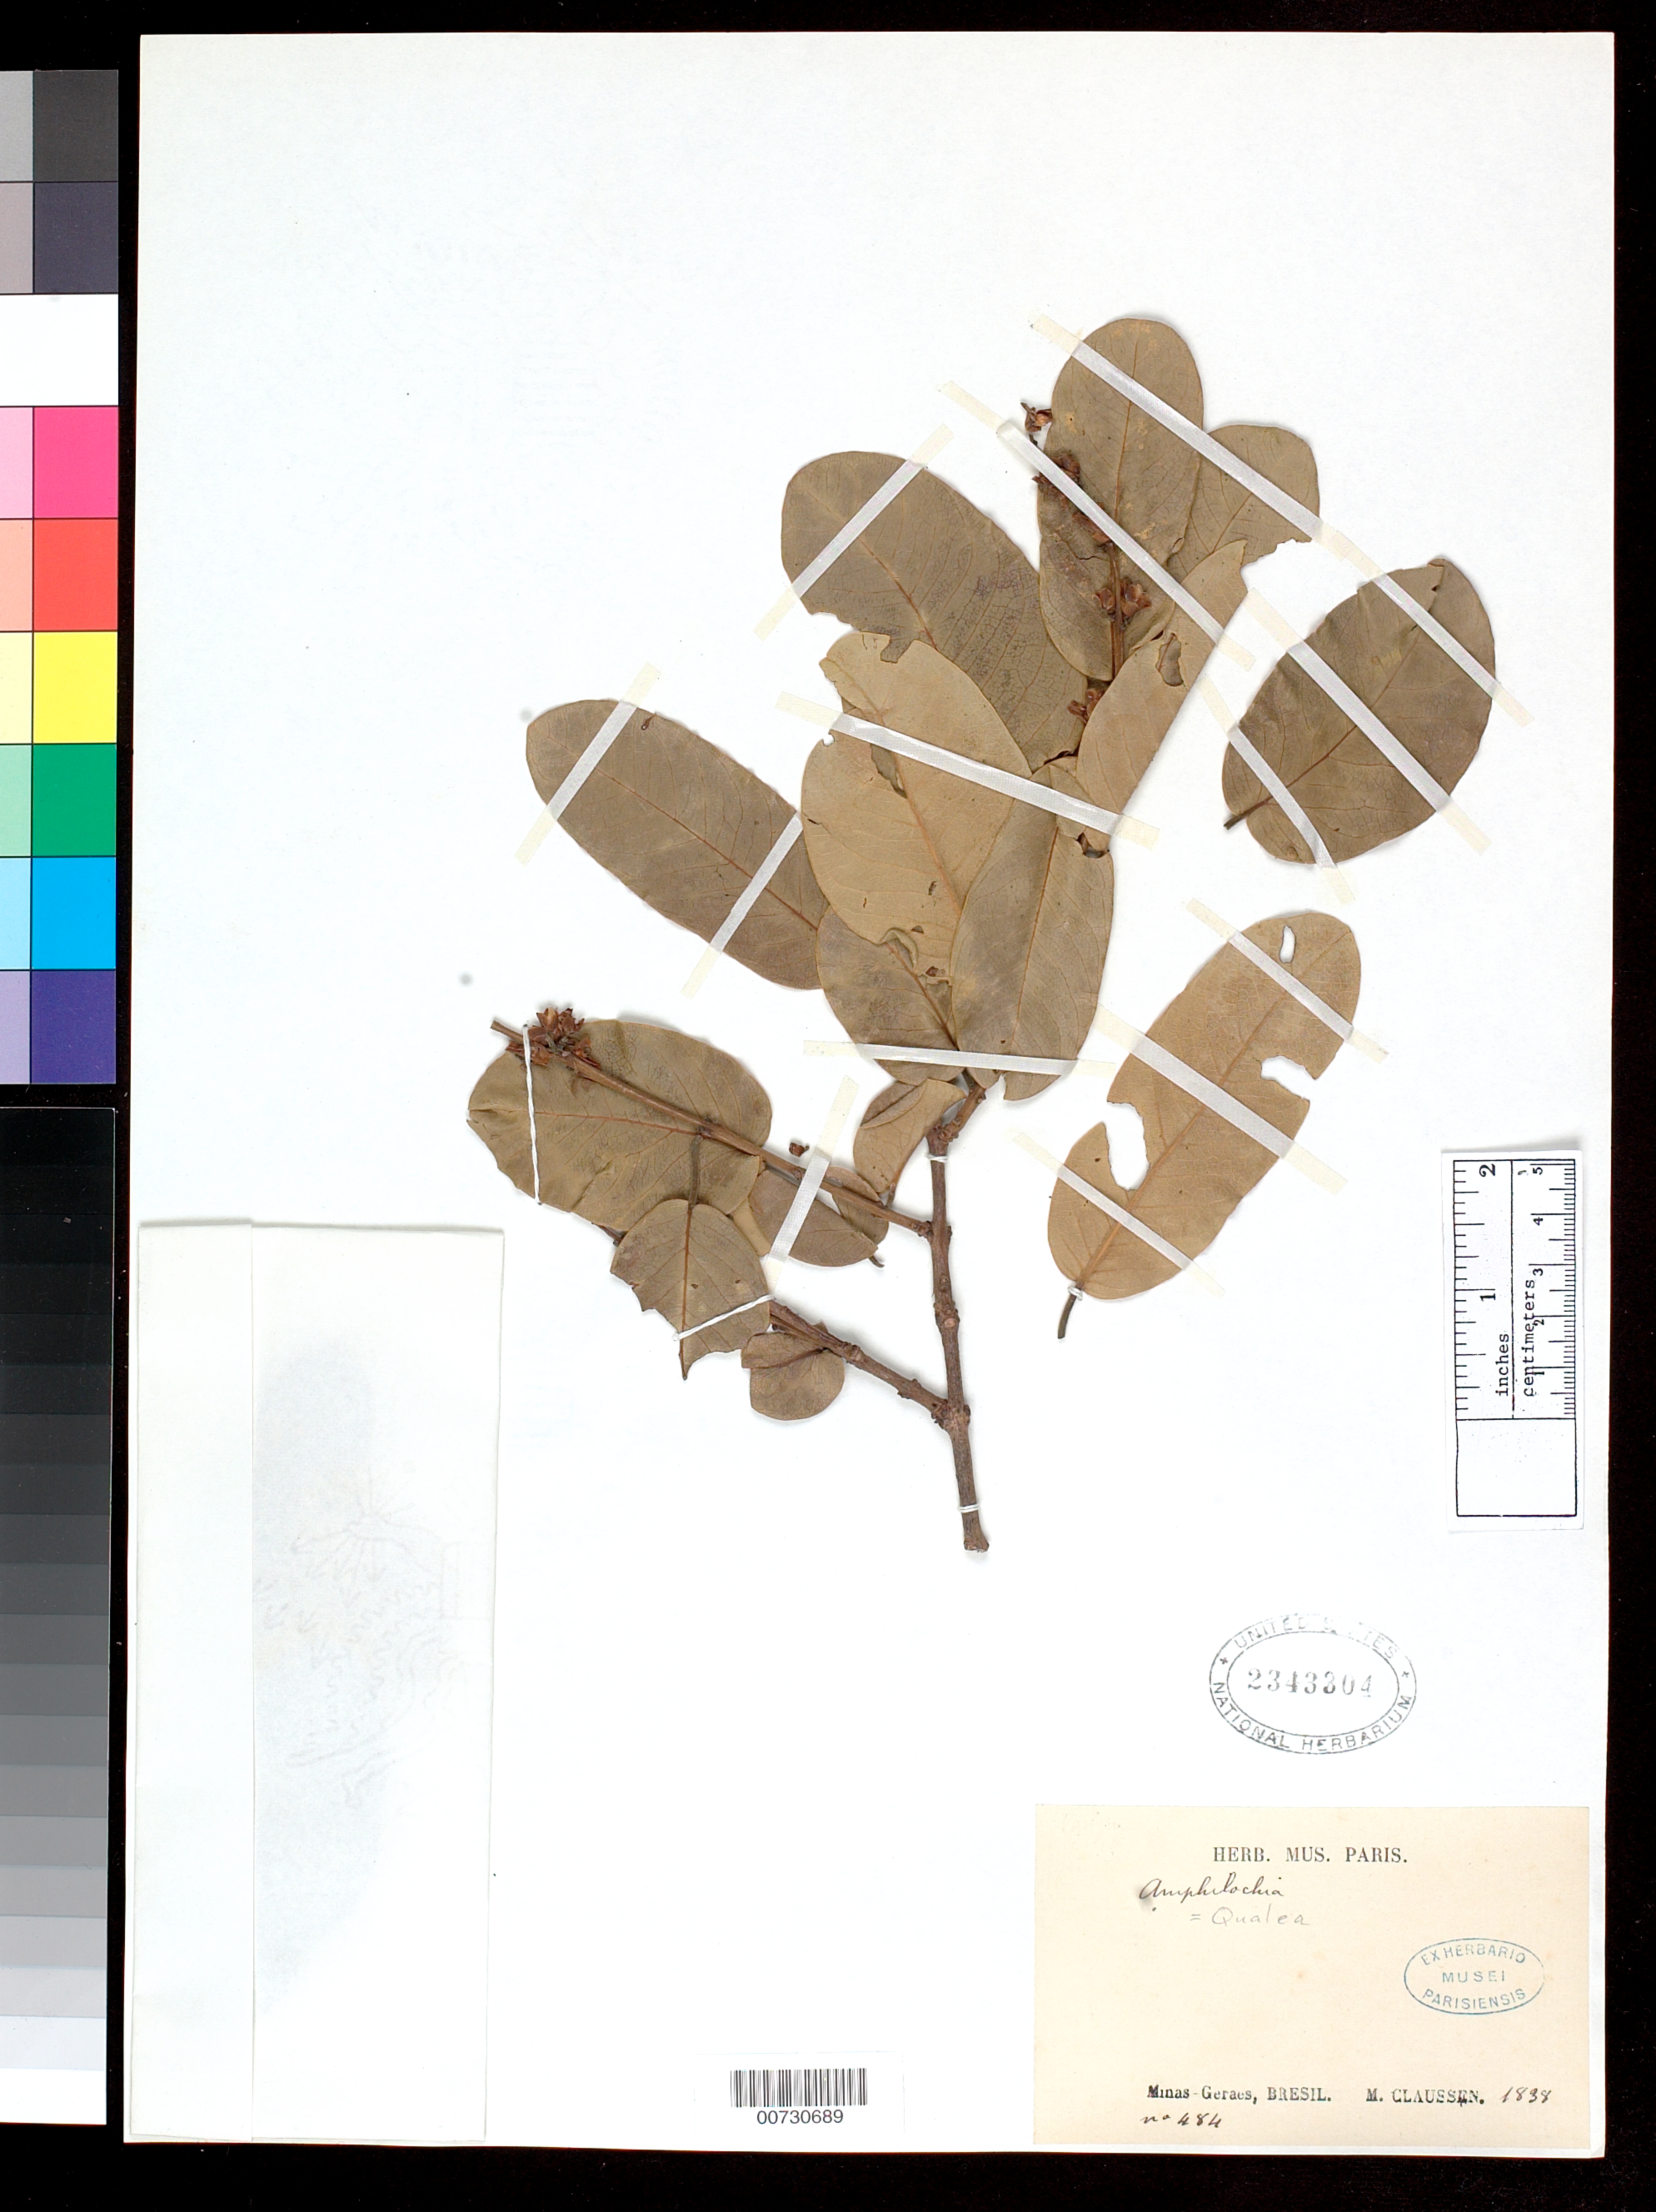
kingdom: Plantae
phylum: Tracheophyta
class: Magnoliopsida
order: Myrtales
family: Vochysiaceae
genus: Qualea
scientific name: Qualea glauca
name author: Warm. in Mart.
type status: Isosyntype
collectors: P. Claussen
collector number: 484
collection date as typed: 1838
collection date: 1838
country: Brazil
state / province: Minas Gerais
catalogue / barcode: US 2343304